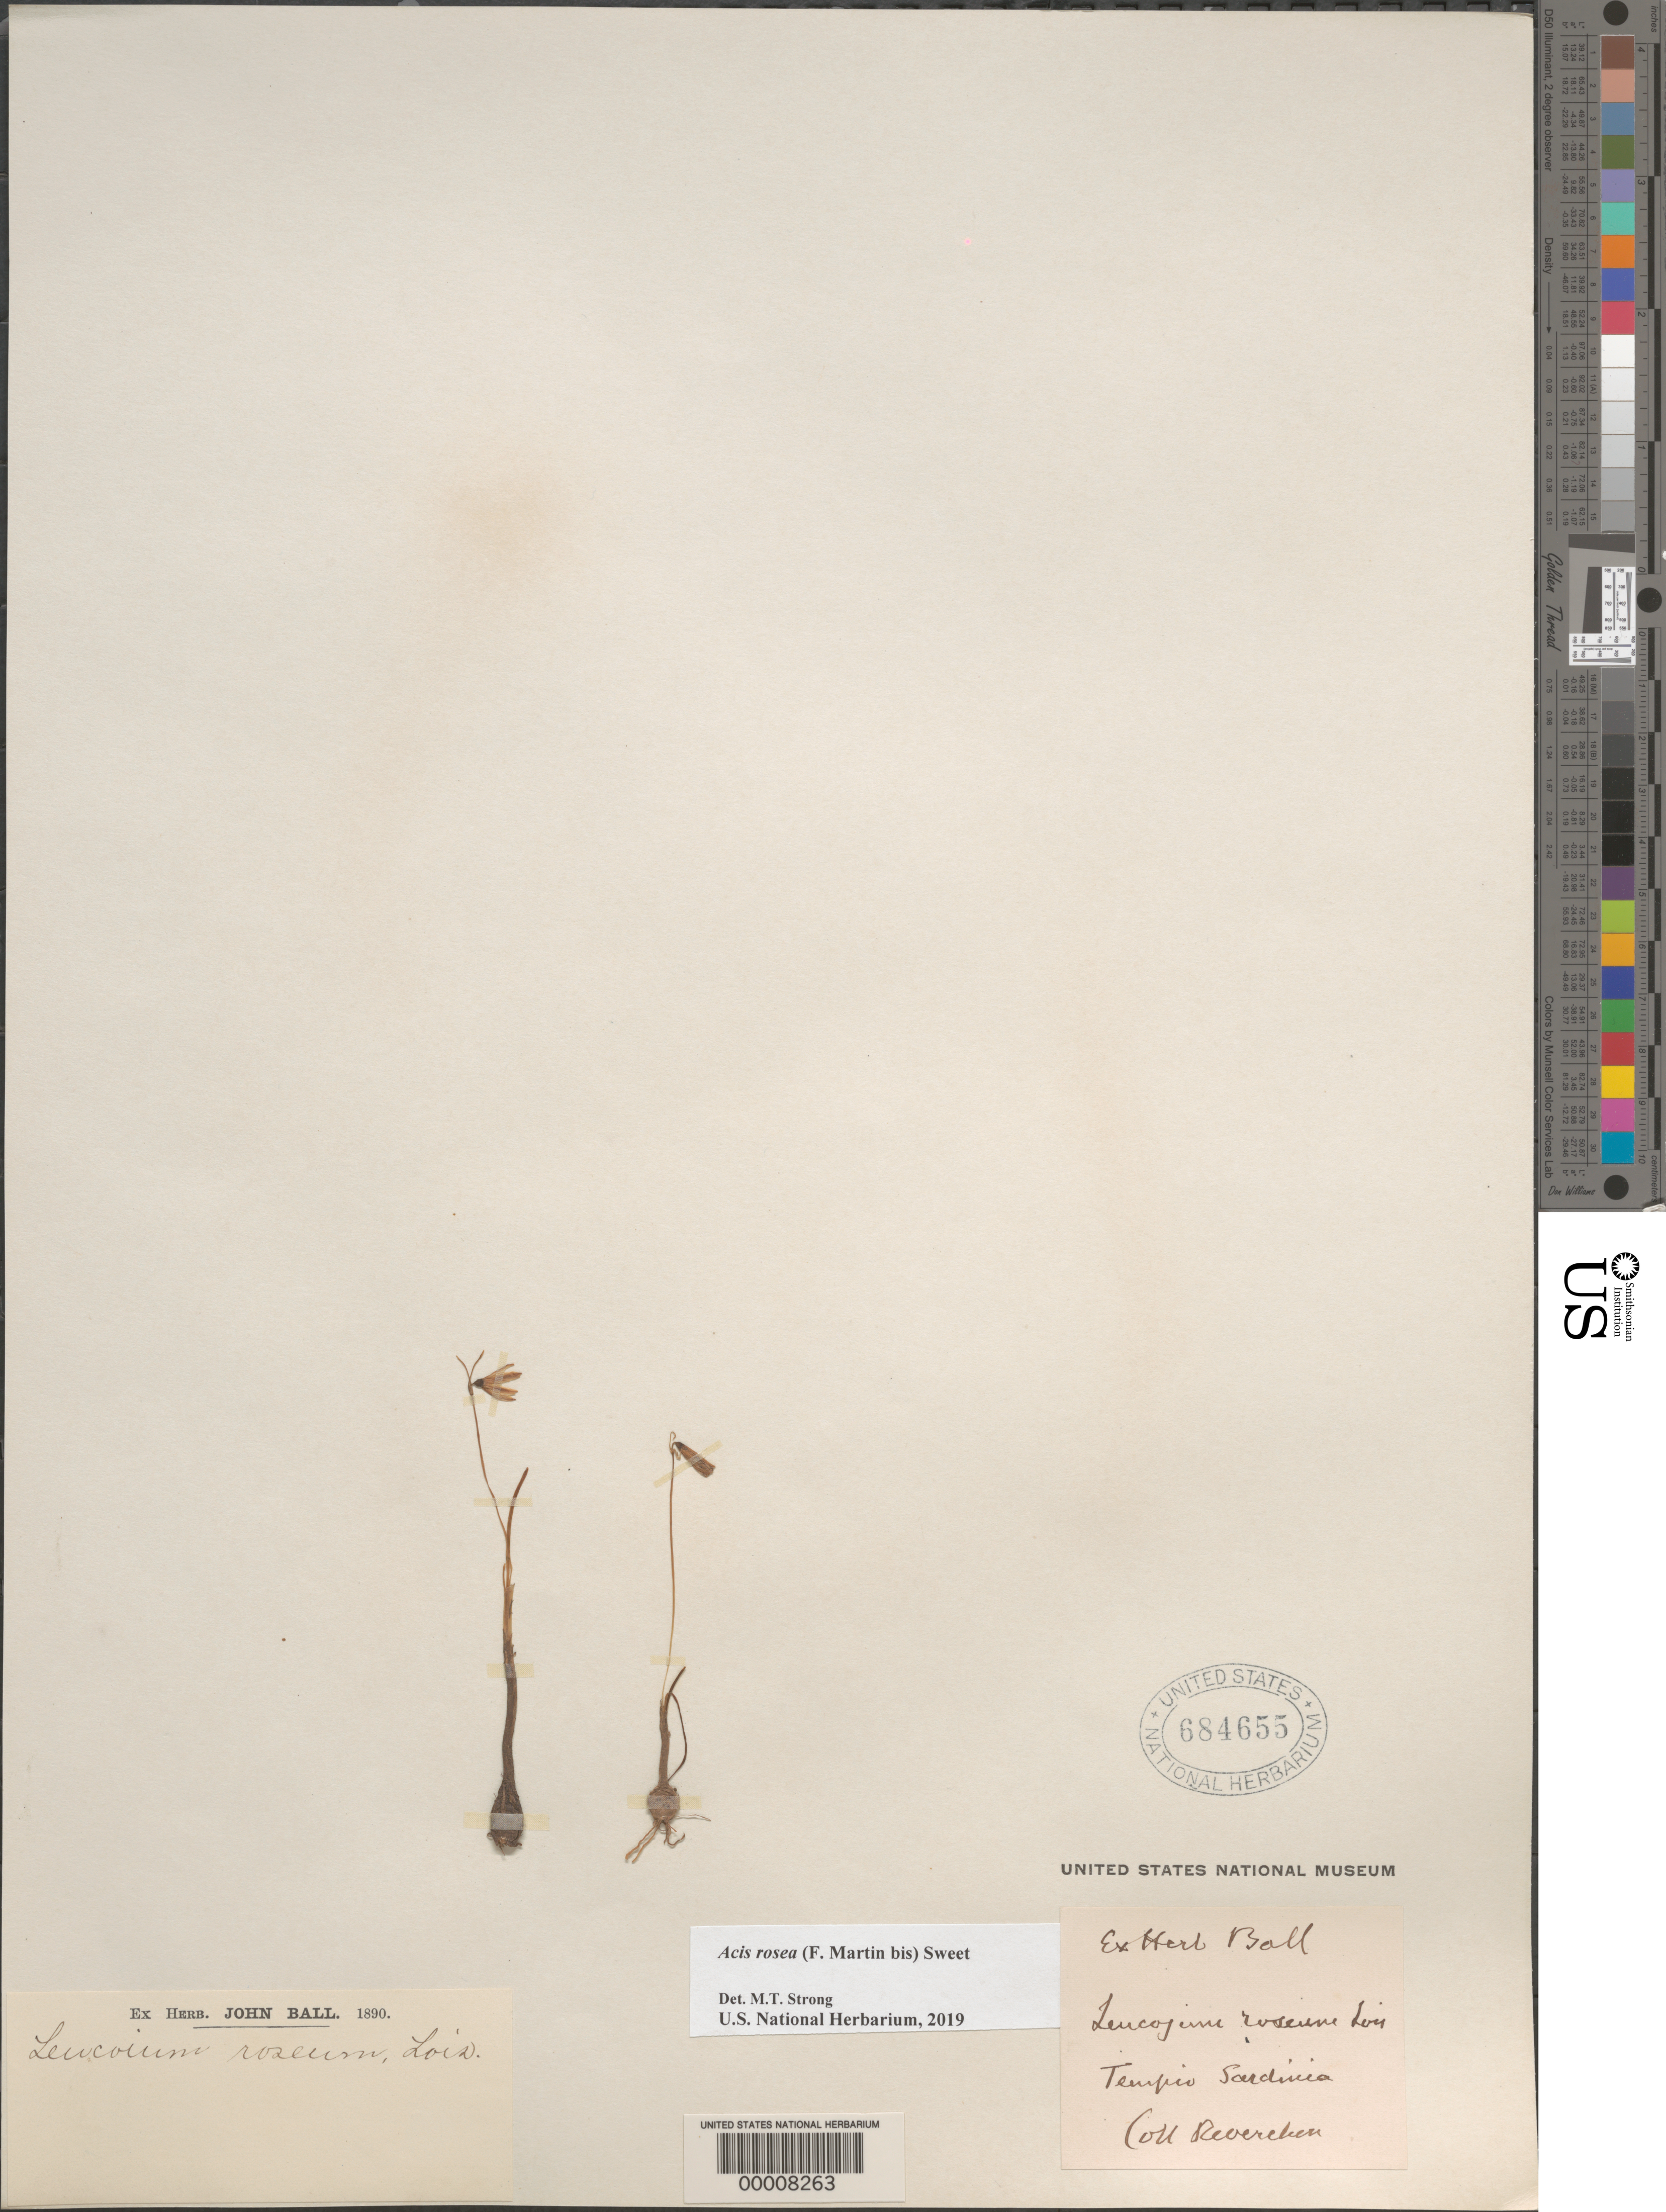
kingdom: Plantae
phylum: Tracheophyta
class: Liliopsida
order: Asparagales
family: Amaryllidaceae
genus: Acis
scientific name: Acis rosea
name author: (F. Martin bis) Sweet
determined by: Strong, Mark T., (BOT), Smithsonian Institution - National Museum of Natural History (UNITED STATES)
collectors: S. Revercheron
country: Italy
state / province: Sardegna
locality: Tempio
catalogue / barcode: US 684655